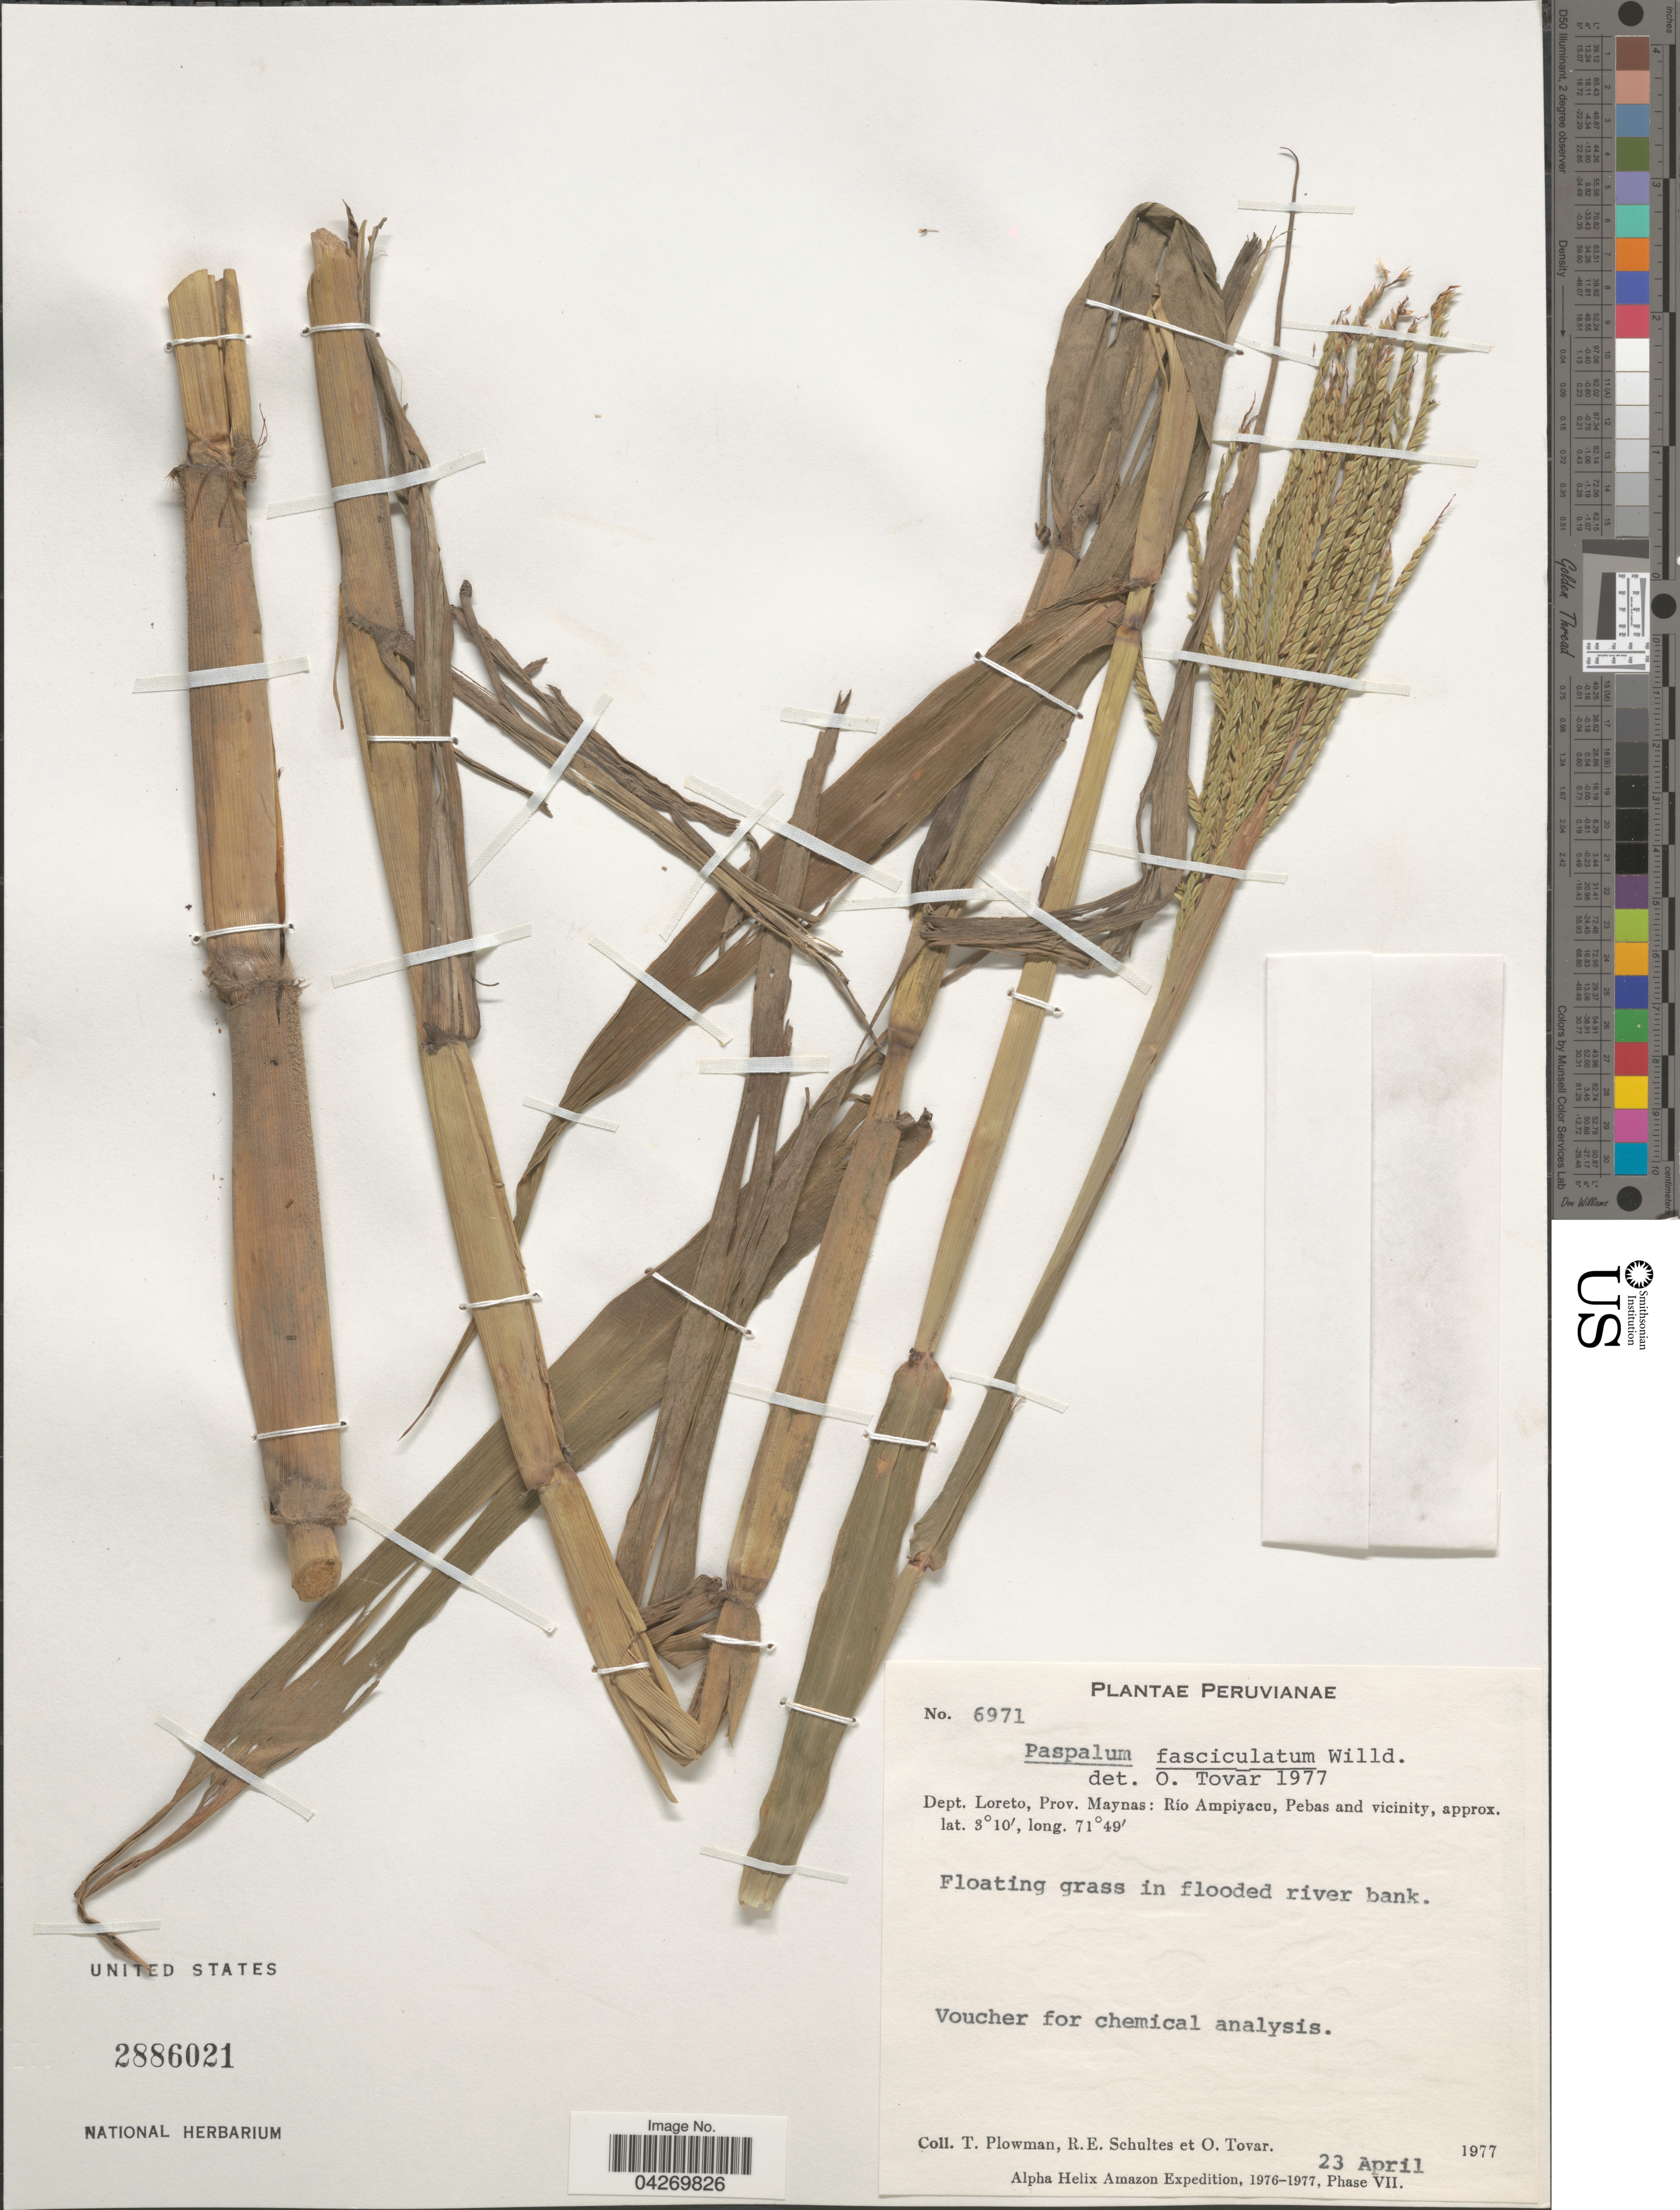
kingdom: Plantae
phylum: Tracheophyta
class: Liliopsida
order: Poales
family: Poaceae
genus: Paspalum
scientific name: Paspalum falcatum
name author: Nees ex Steud.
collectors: T. Plowman, R. E. Schultes & Ó. Tovar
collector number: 6971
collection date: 1977-04-23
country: Peru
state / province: Loreto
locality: Dept. Loreto, Prov. Maynas: Río Ampiyacu, Pebas and vicinity. Alpha Helix Amazon Expedition, 1976-1977.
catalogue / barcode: US 2886021